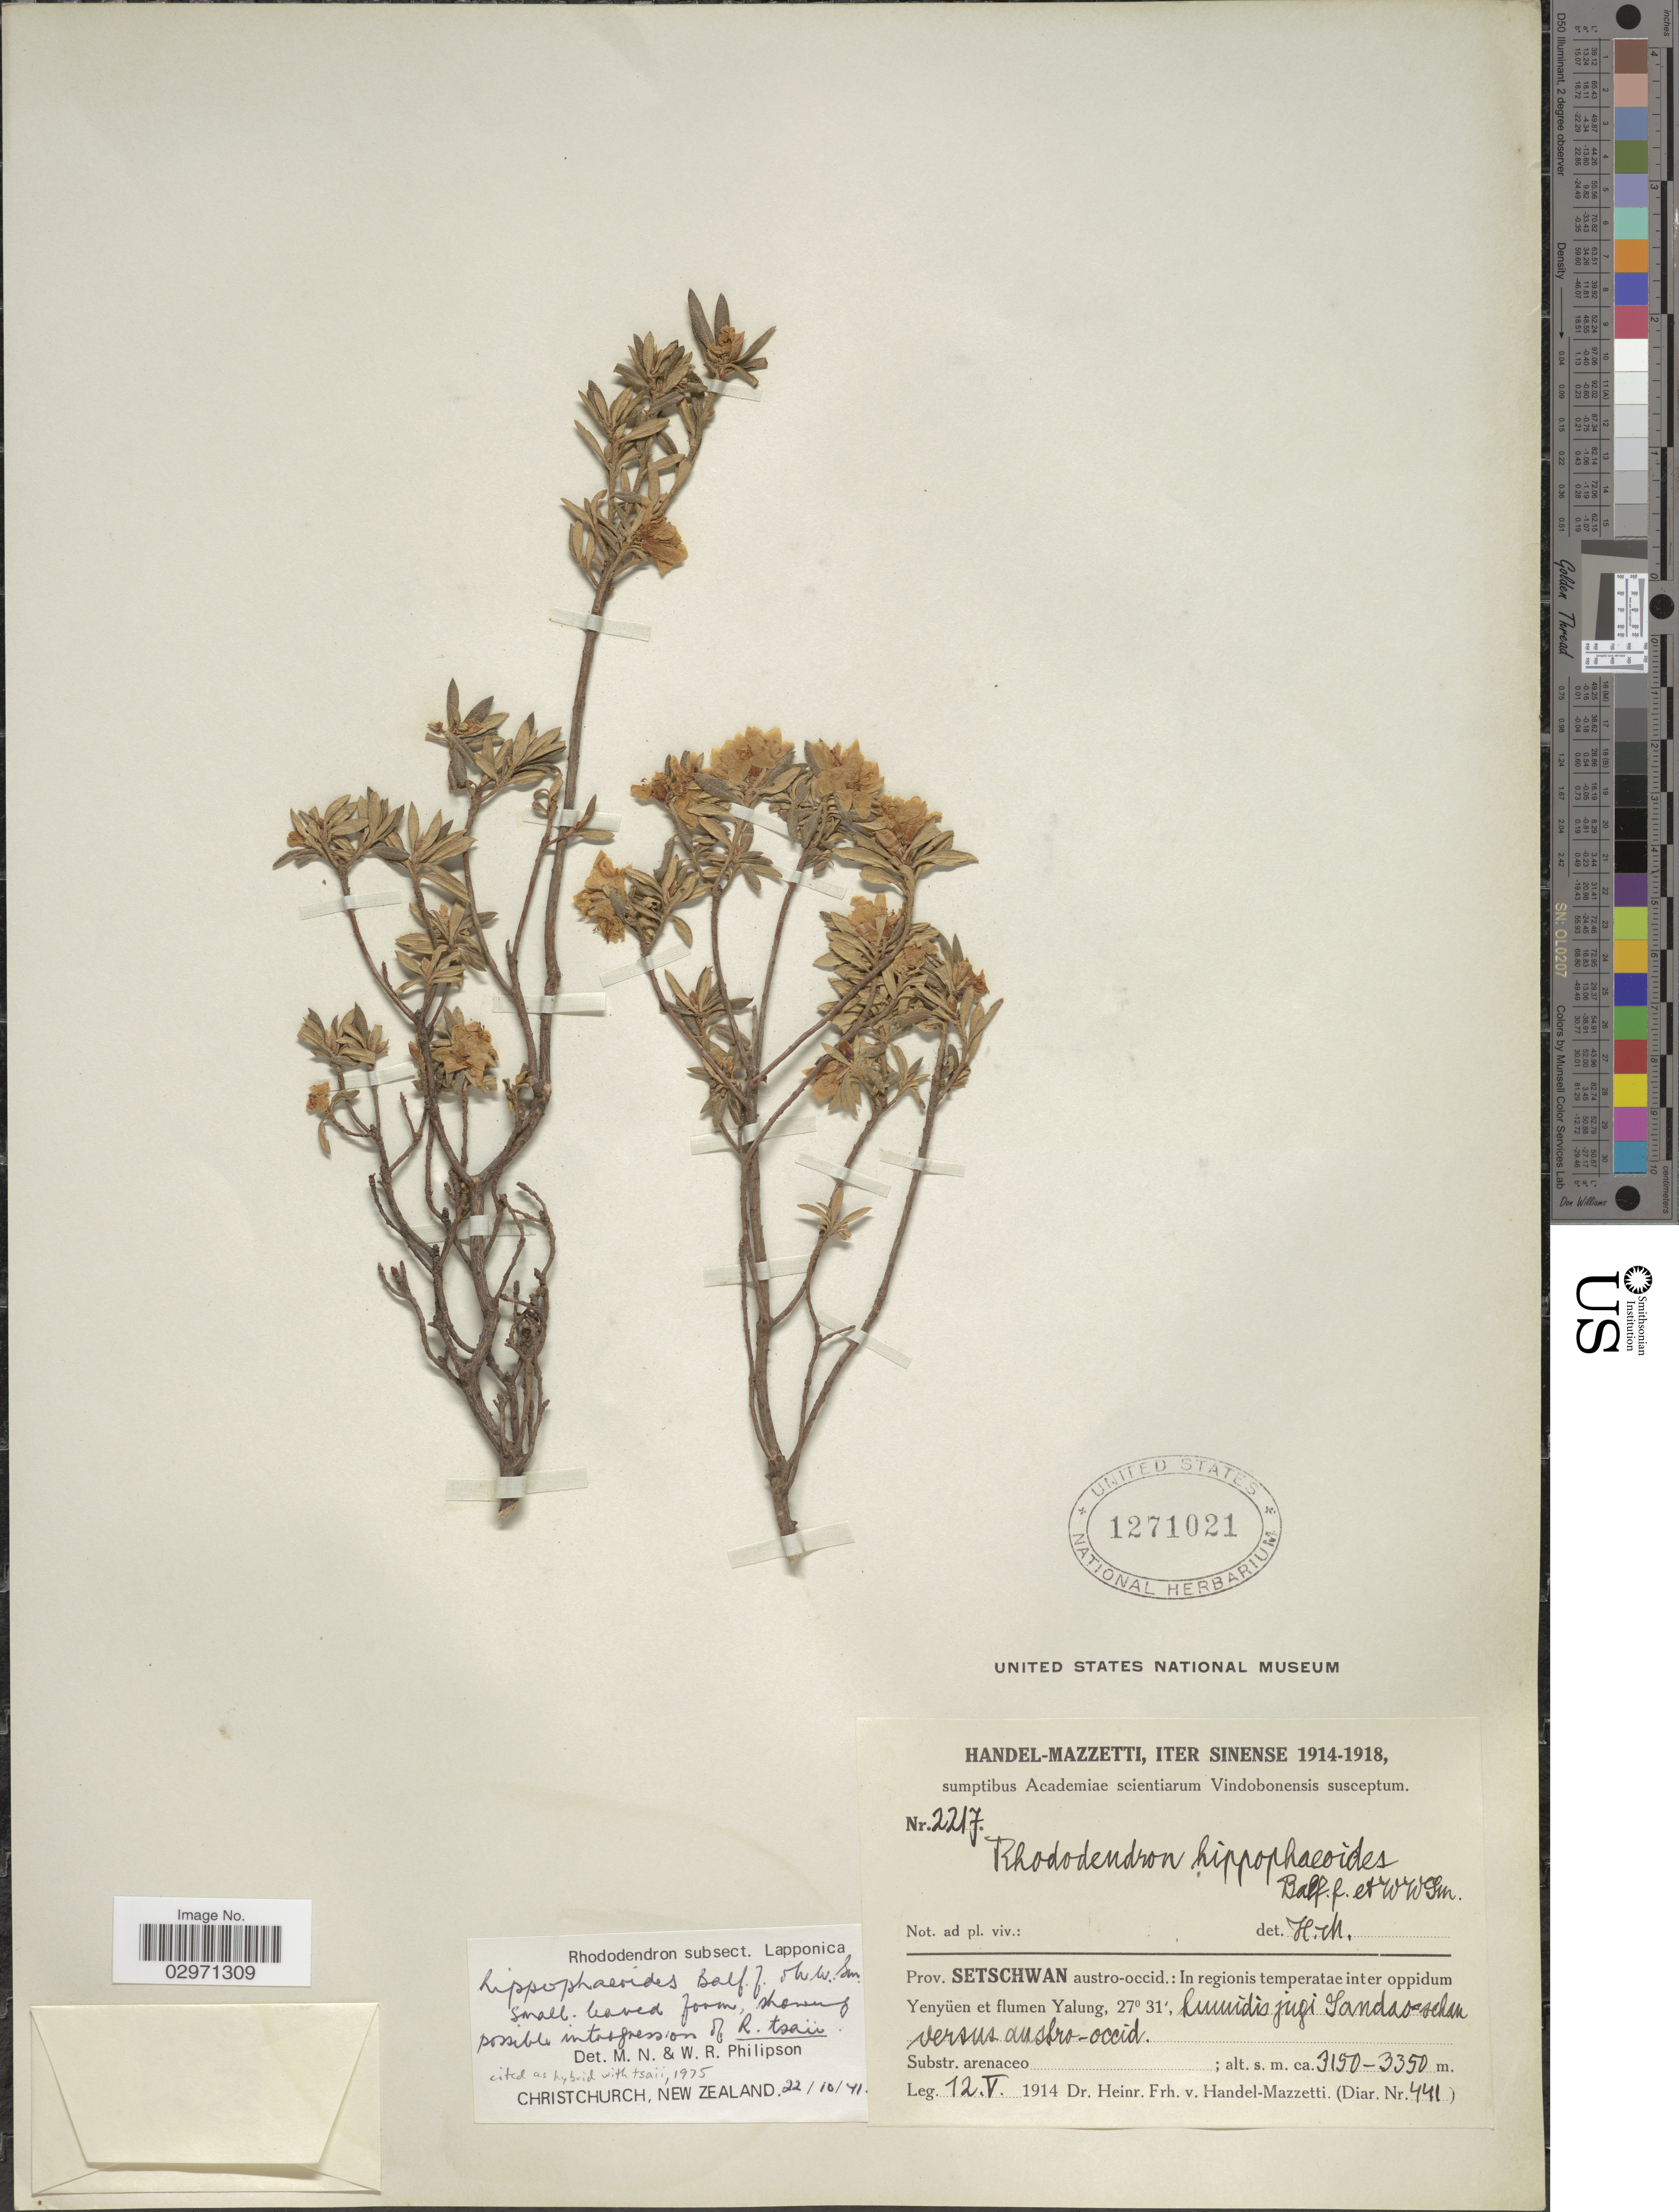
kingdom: Plantae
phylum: Tracheophyta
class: Magnoliopsida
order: Ericales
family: Ericaceae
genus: Rhododendron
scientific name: Rhododendron hippophaeoides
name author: Balf. f. & W.W. Sm.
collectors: H. Handel-Mazzetti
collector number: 2217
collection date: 1914-05-12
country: China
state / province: Sichuan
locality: Prov. Setschwan austro-occid.: In regionis temperatae inter oppidum Yenyüen et flumen Yalung. Humidis jugi Sandao-selan [interpreted] versus austro-occid.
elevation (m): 3150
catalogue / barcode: US 1271021